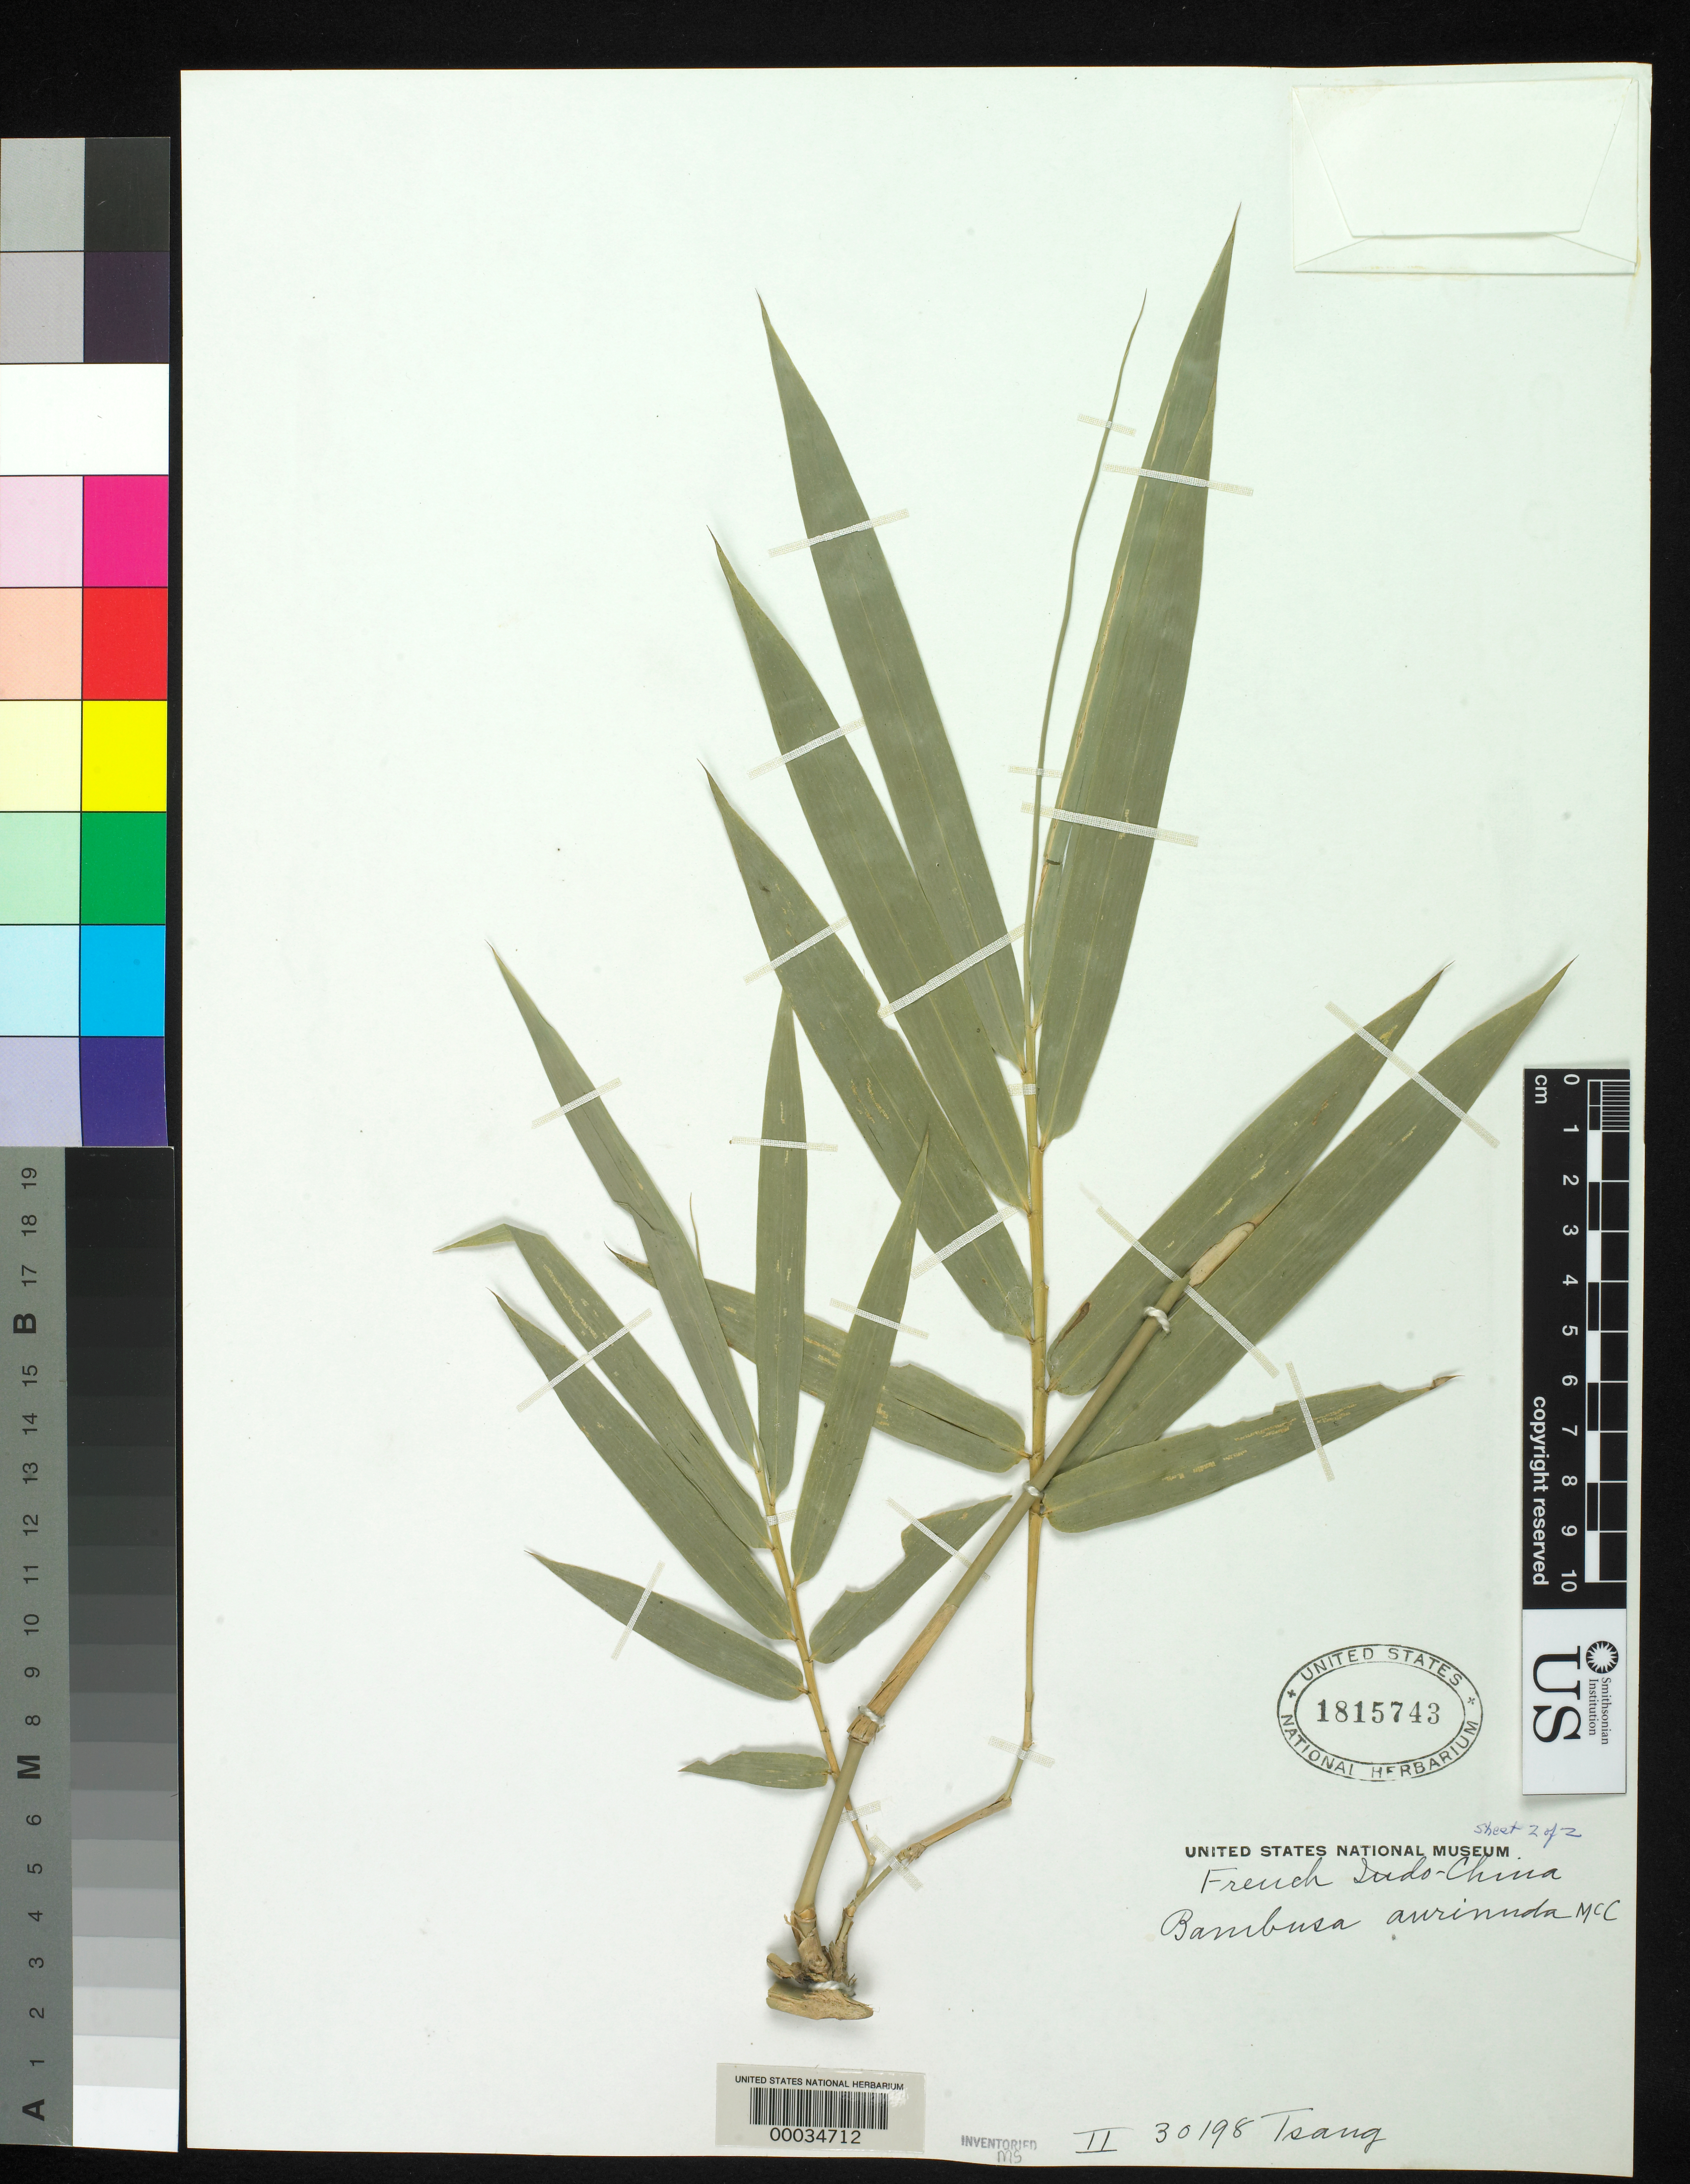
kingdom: Plantae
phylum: Tracheophyta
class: Liliopsida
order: Poales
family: Poaceae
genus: Bambusa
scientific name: Bambusa aurinuda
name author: McClure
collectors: W. T. Tsang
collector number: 30198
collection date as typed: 22 Jul 1940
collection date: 1940-07-22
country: Vietnam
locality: Hoi ning, tonkin, taai wong chuk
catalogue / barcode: US 1815743